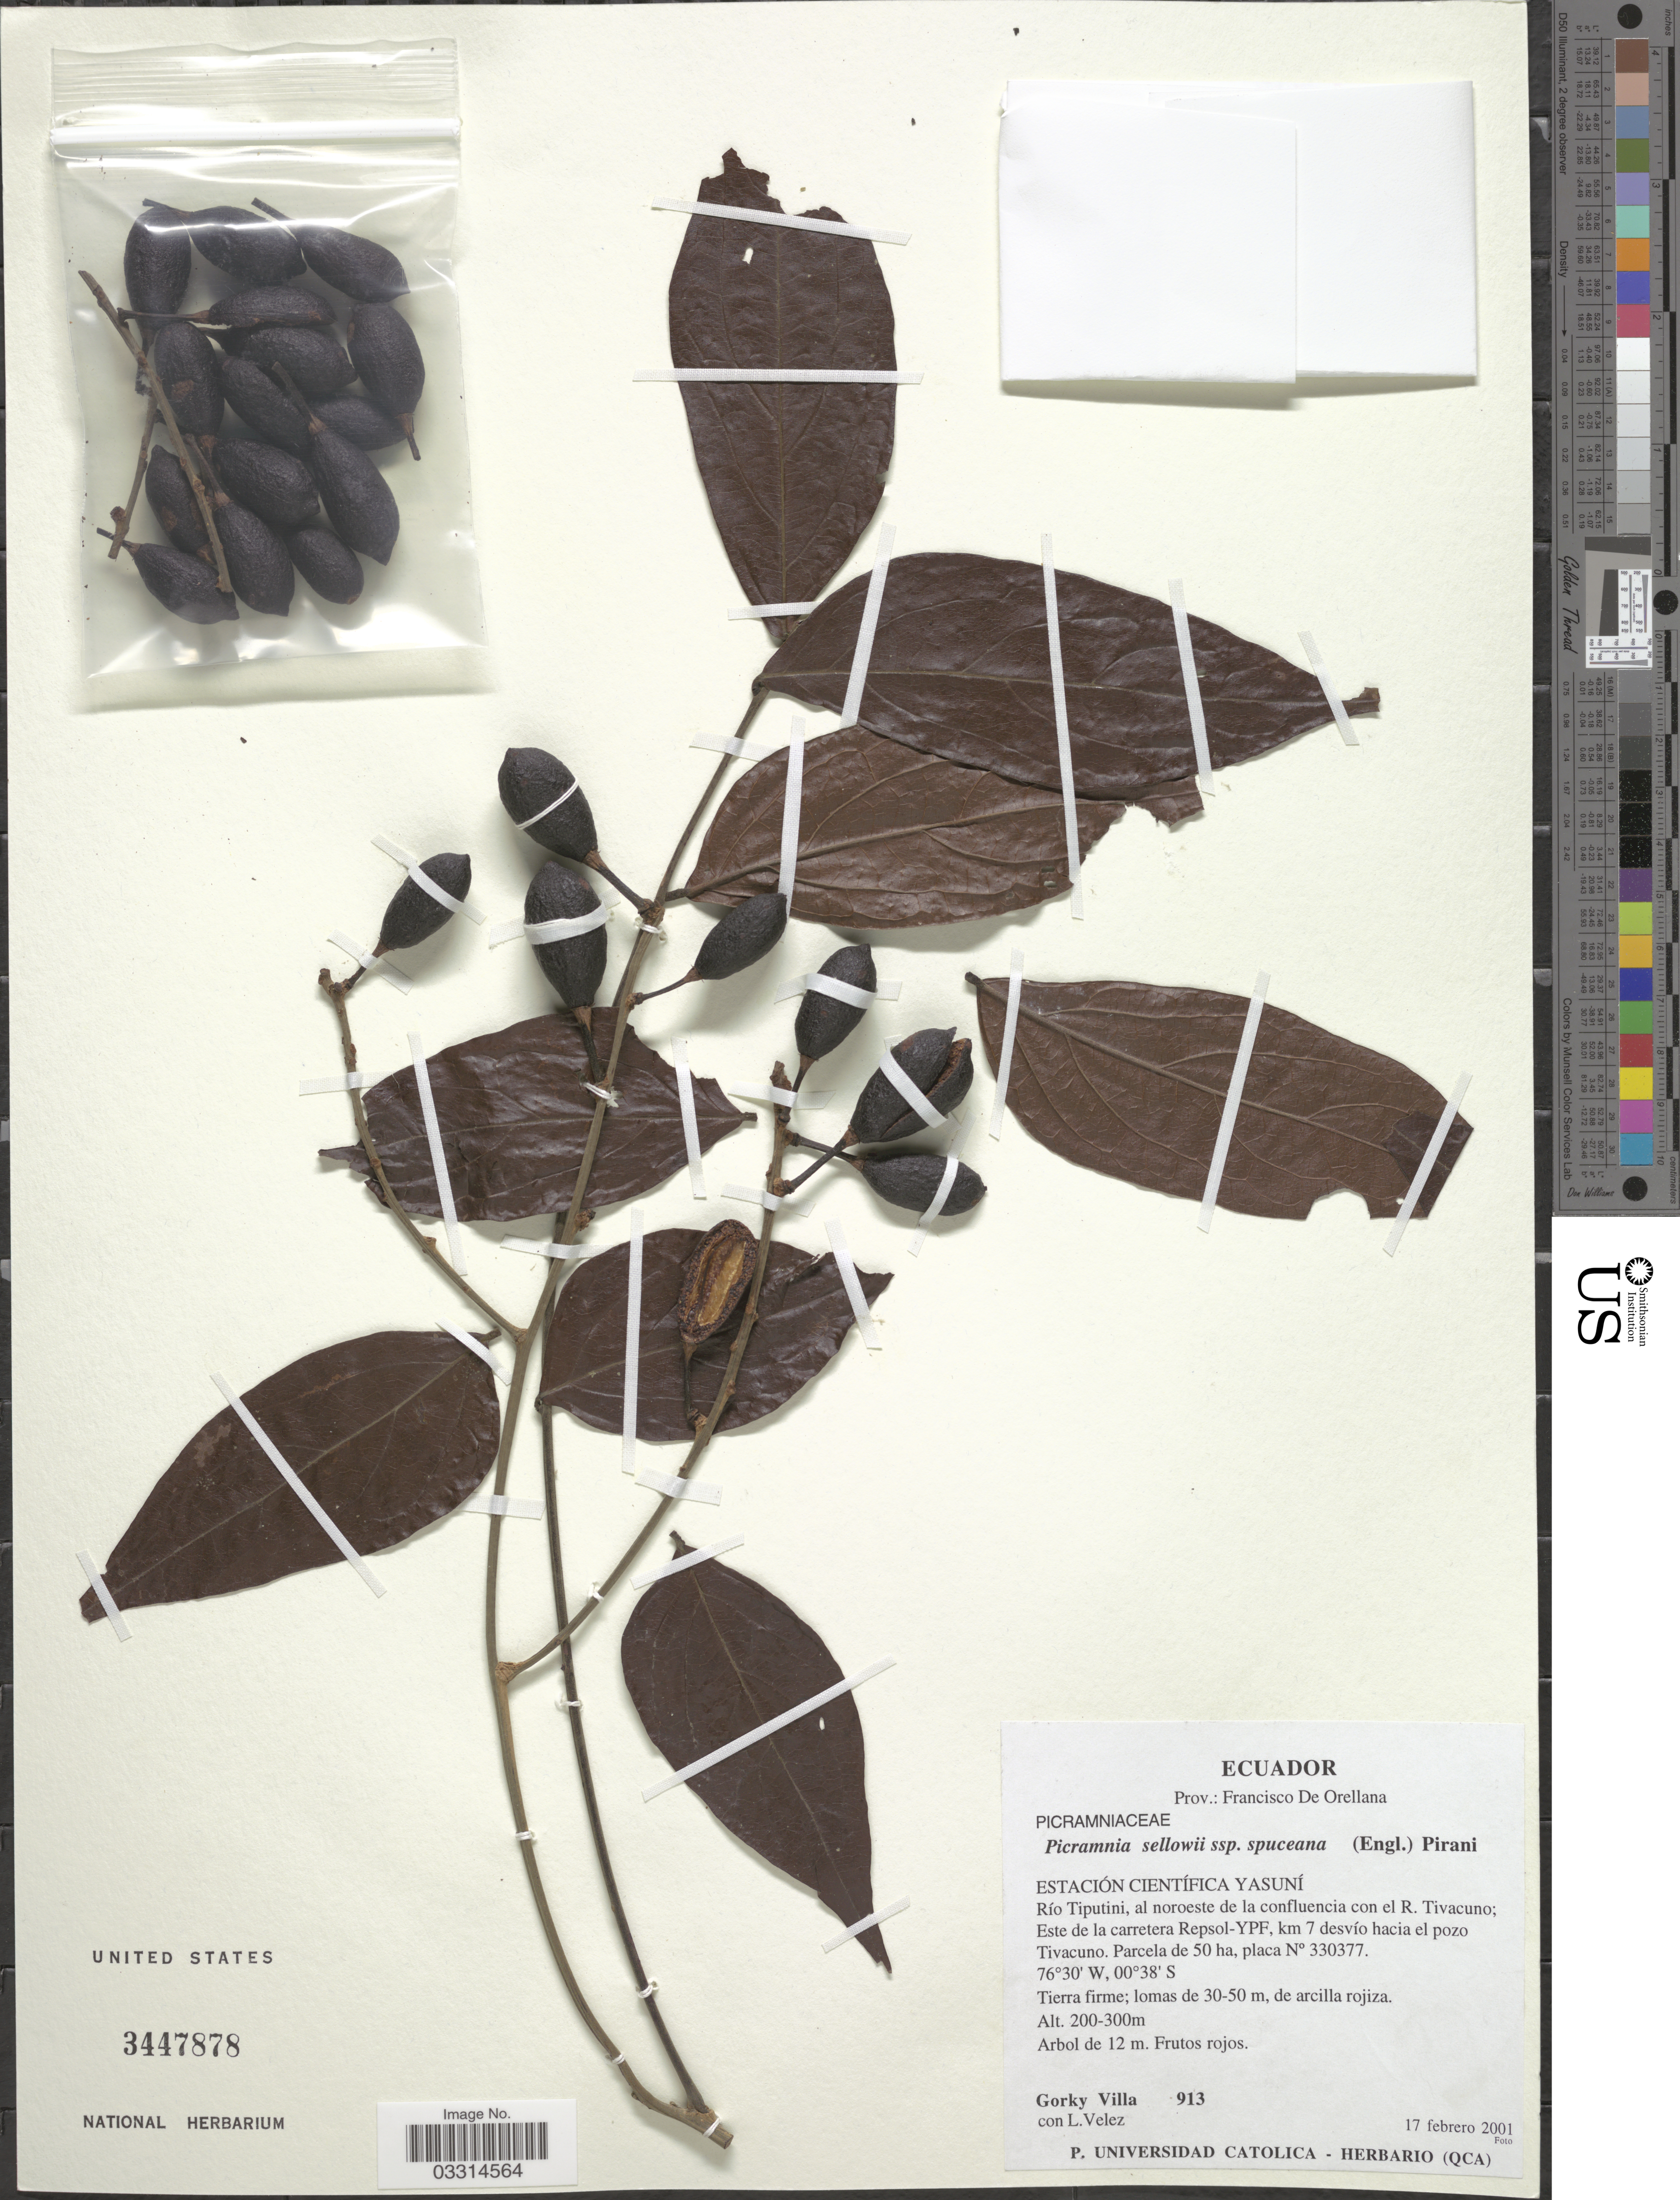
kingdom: Plantae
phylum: Tracheophyta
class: Magnoliopsida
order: Picramniales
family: Picramniaceae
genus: Picramnia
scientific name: Picramnia sellowii subsp. spruceana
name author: (Engl.) Pirani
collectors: G. Villa & L. Velez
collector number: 913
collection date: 2001-02-17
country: Ecuador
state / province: Orellana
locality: Prov.: Francisco De Orellana. Estación Científica Yasuní. Río Tiputini, al noroeste de la confluencia con el R. Tivacuno; Este de la carretera Repsol-YPF, km 7 desvío hacia el pozo Tivacuno. Parcela de 50 ha, placa N° 330377.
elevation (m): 200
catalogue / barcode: US 3447878